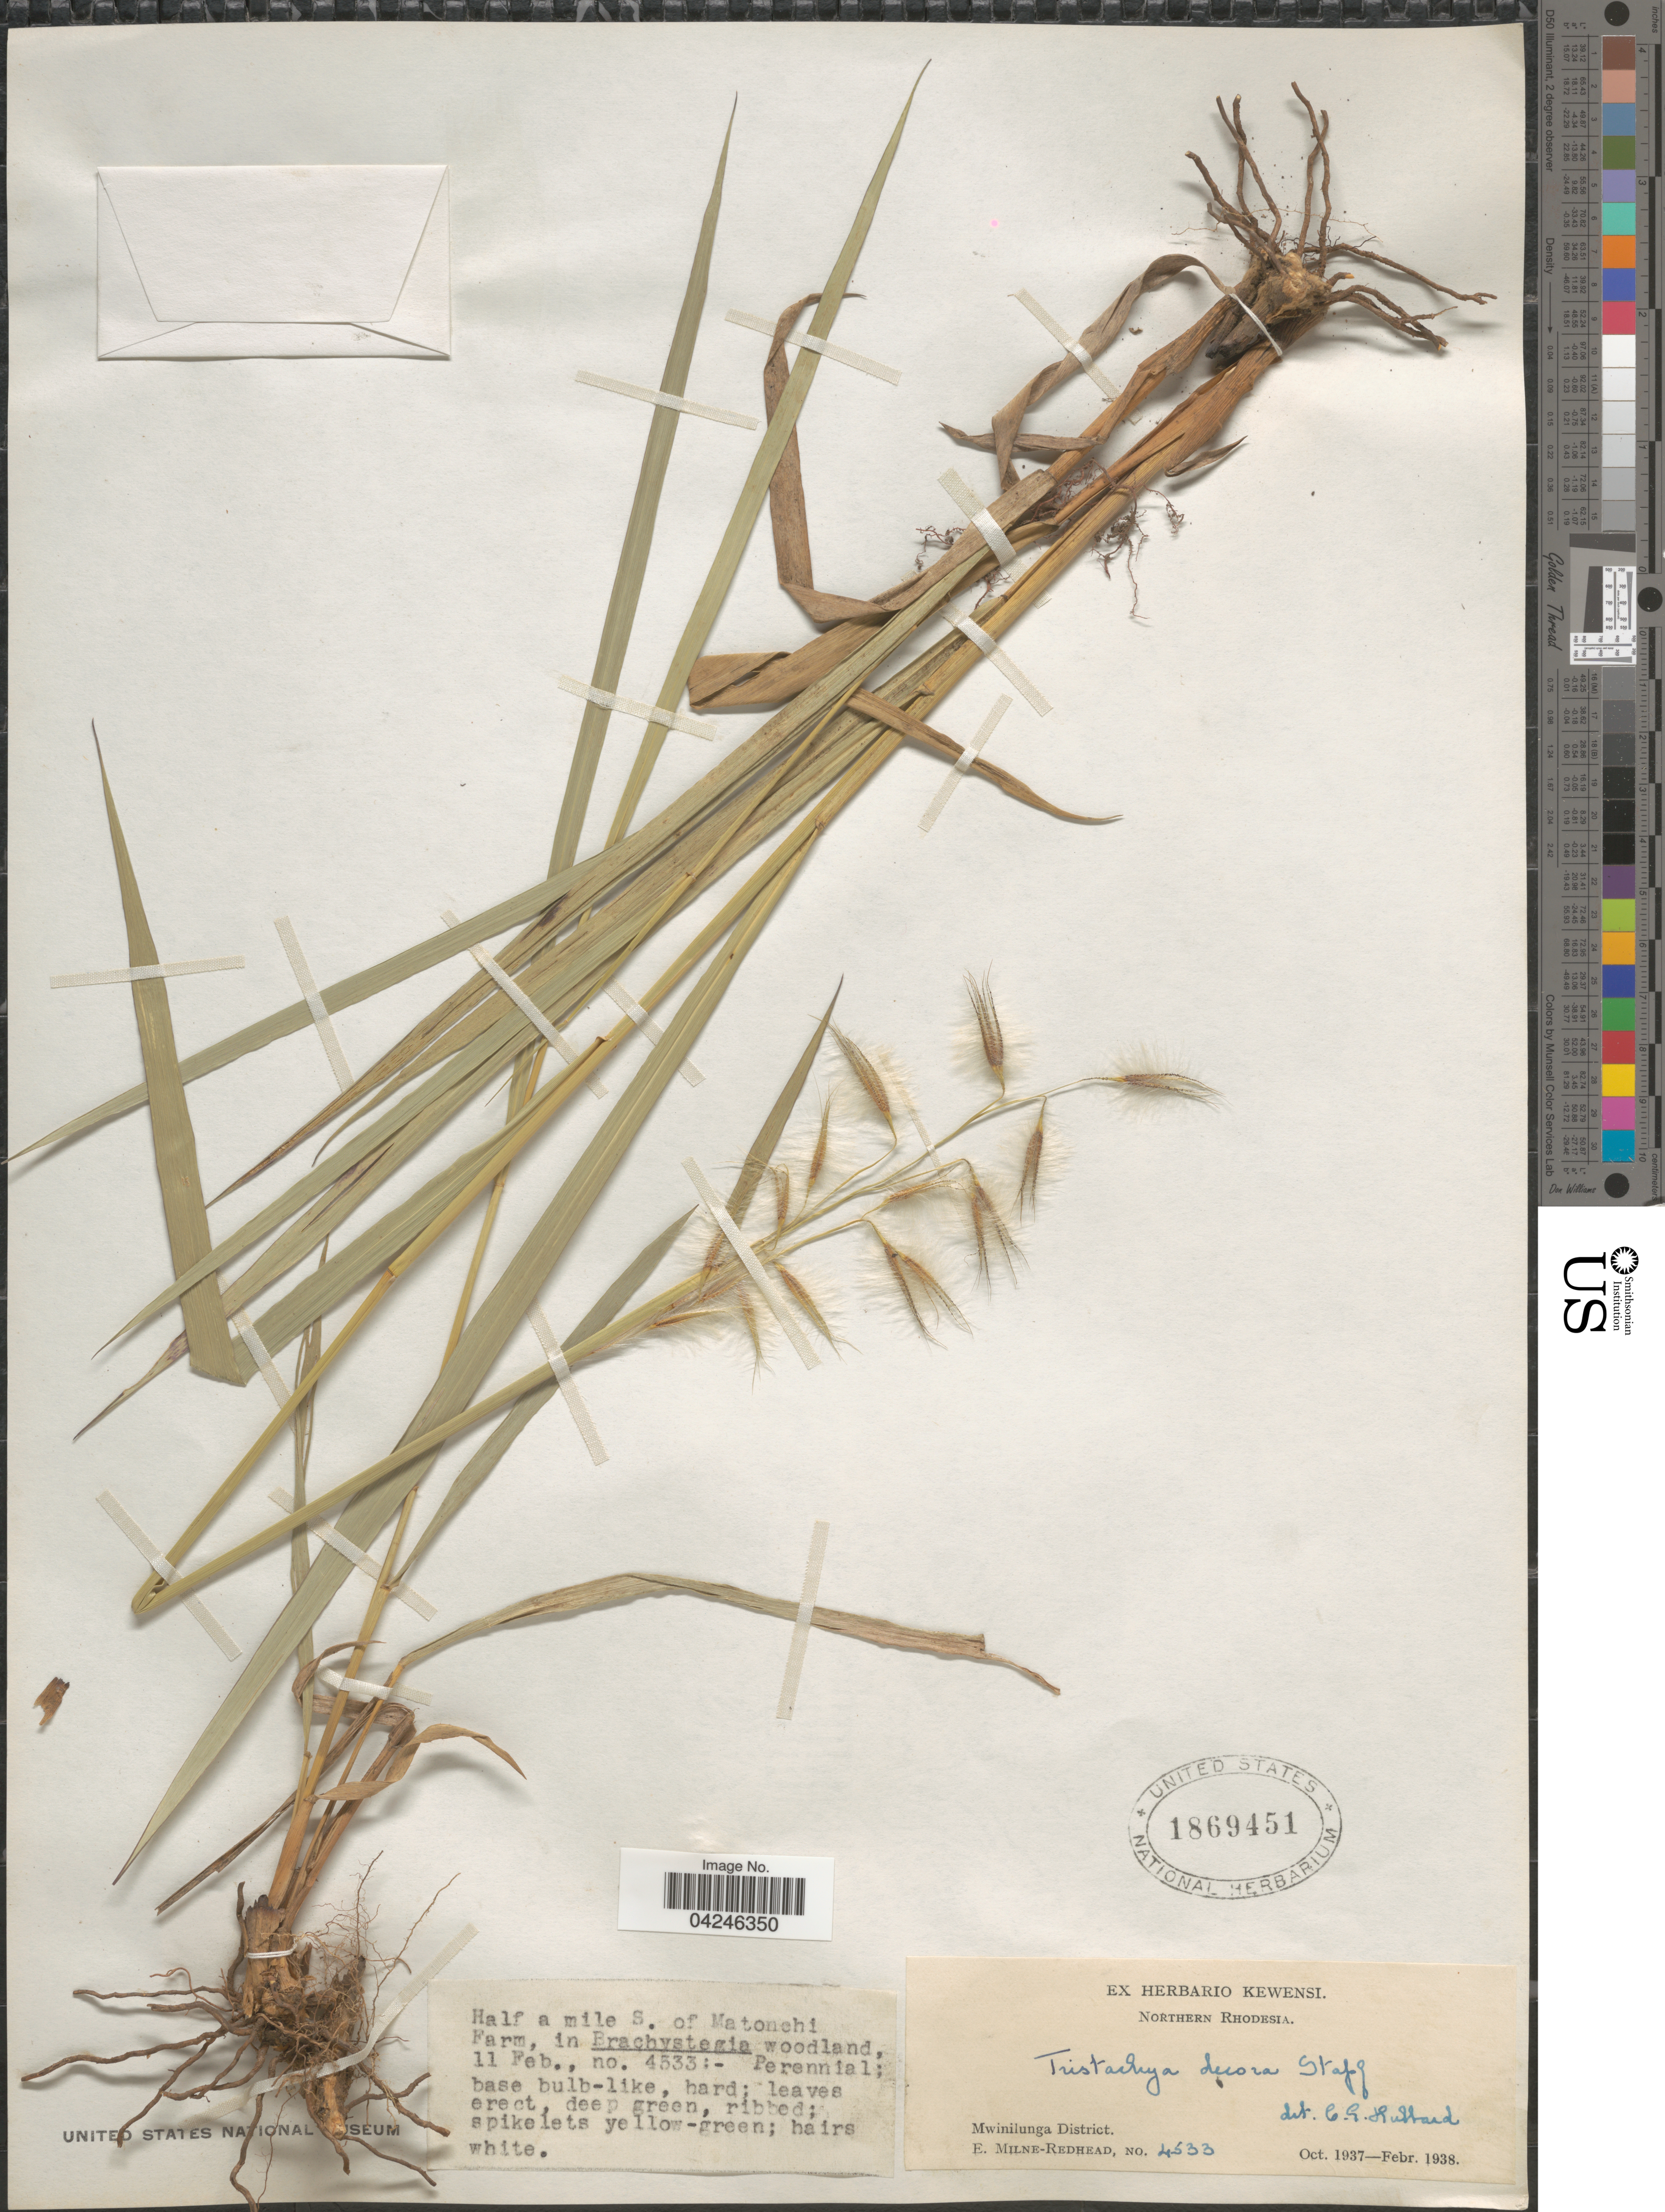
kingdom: Plantae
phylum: Tracheophyta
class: Liliopsida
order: Poales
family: Poaceae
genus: Zonotriche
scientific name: Zonotriche decora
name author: (Stapf) J.B. Phipps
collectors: E. W. Milne-Redhead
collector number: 4533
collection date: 1938-02-11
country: Zambia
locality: Half a mile S. of Matonehi Farm. Northern Rhodesia. Mwinilunga District.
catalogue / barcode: US 1869451